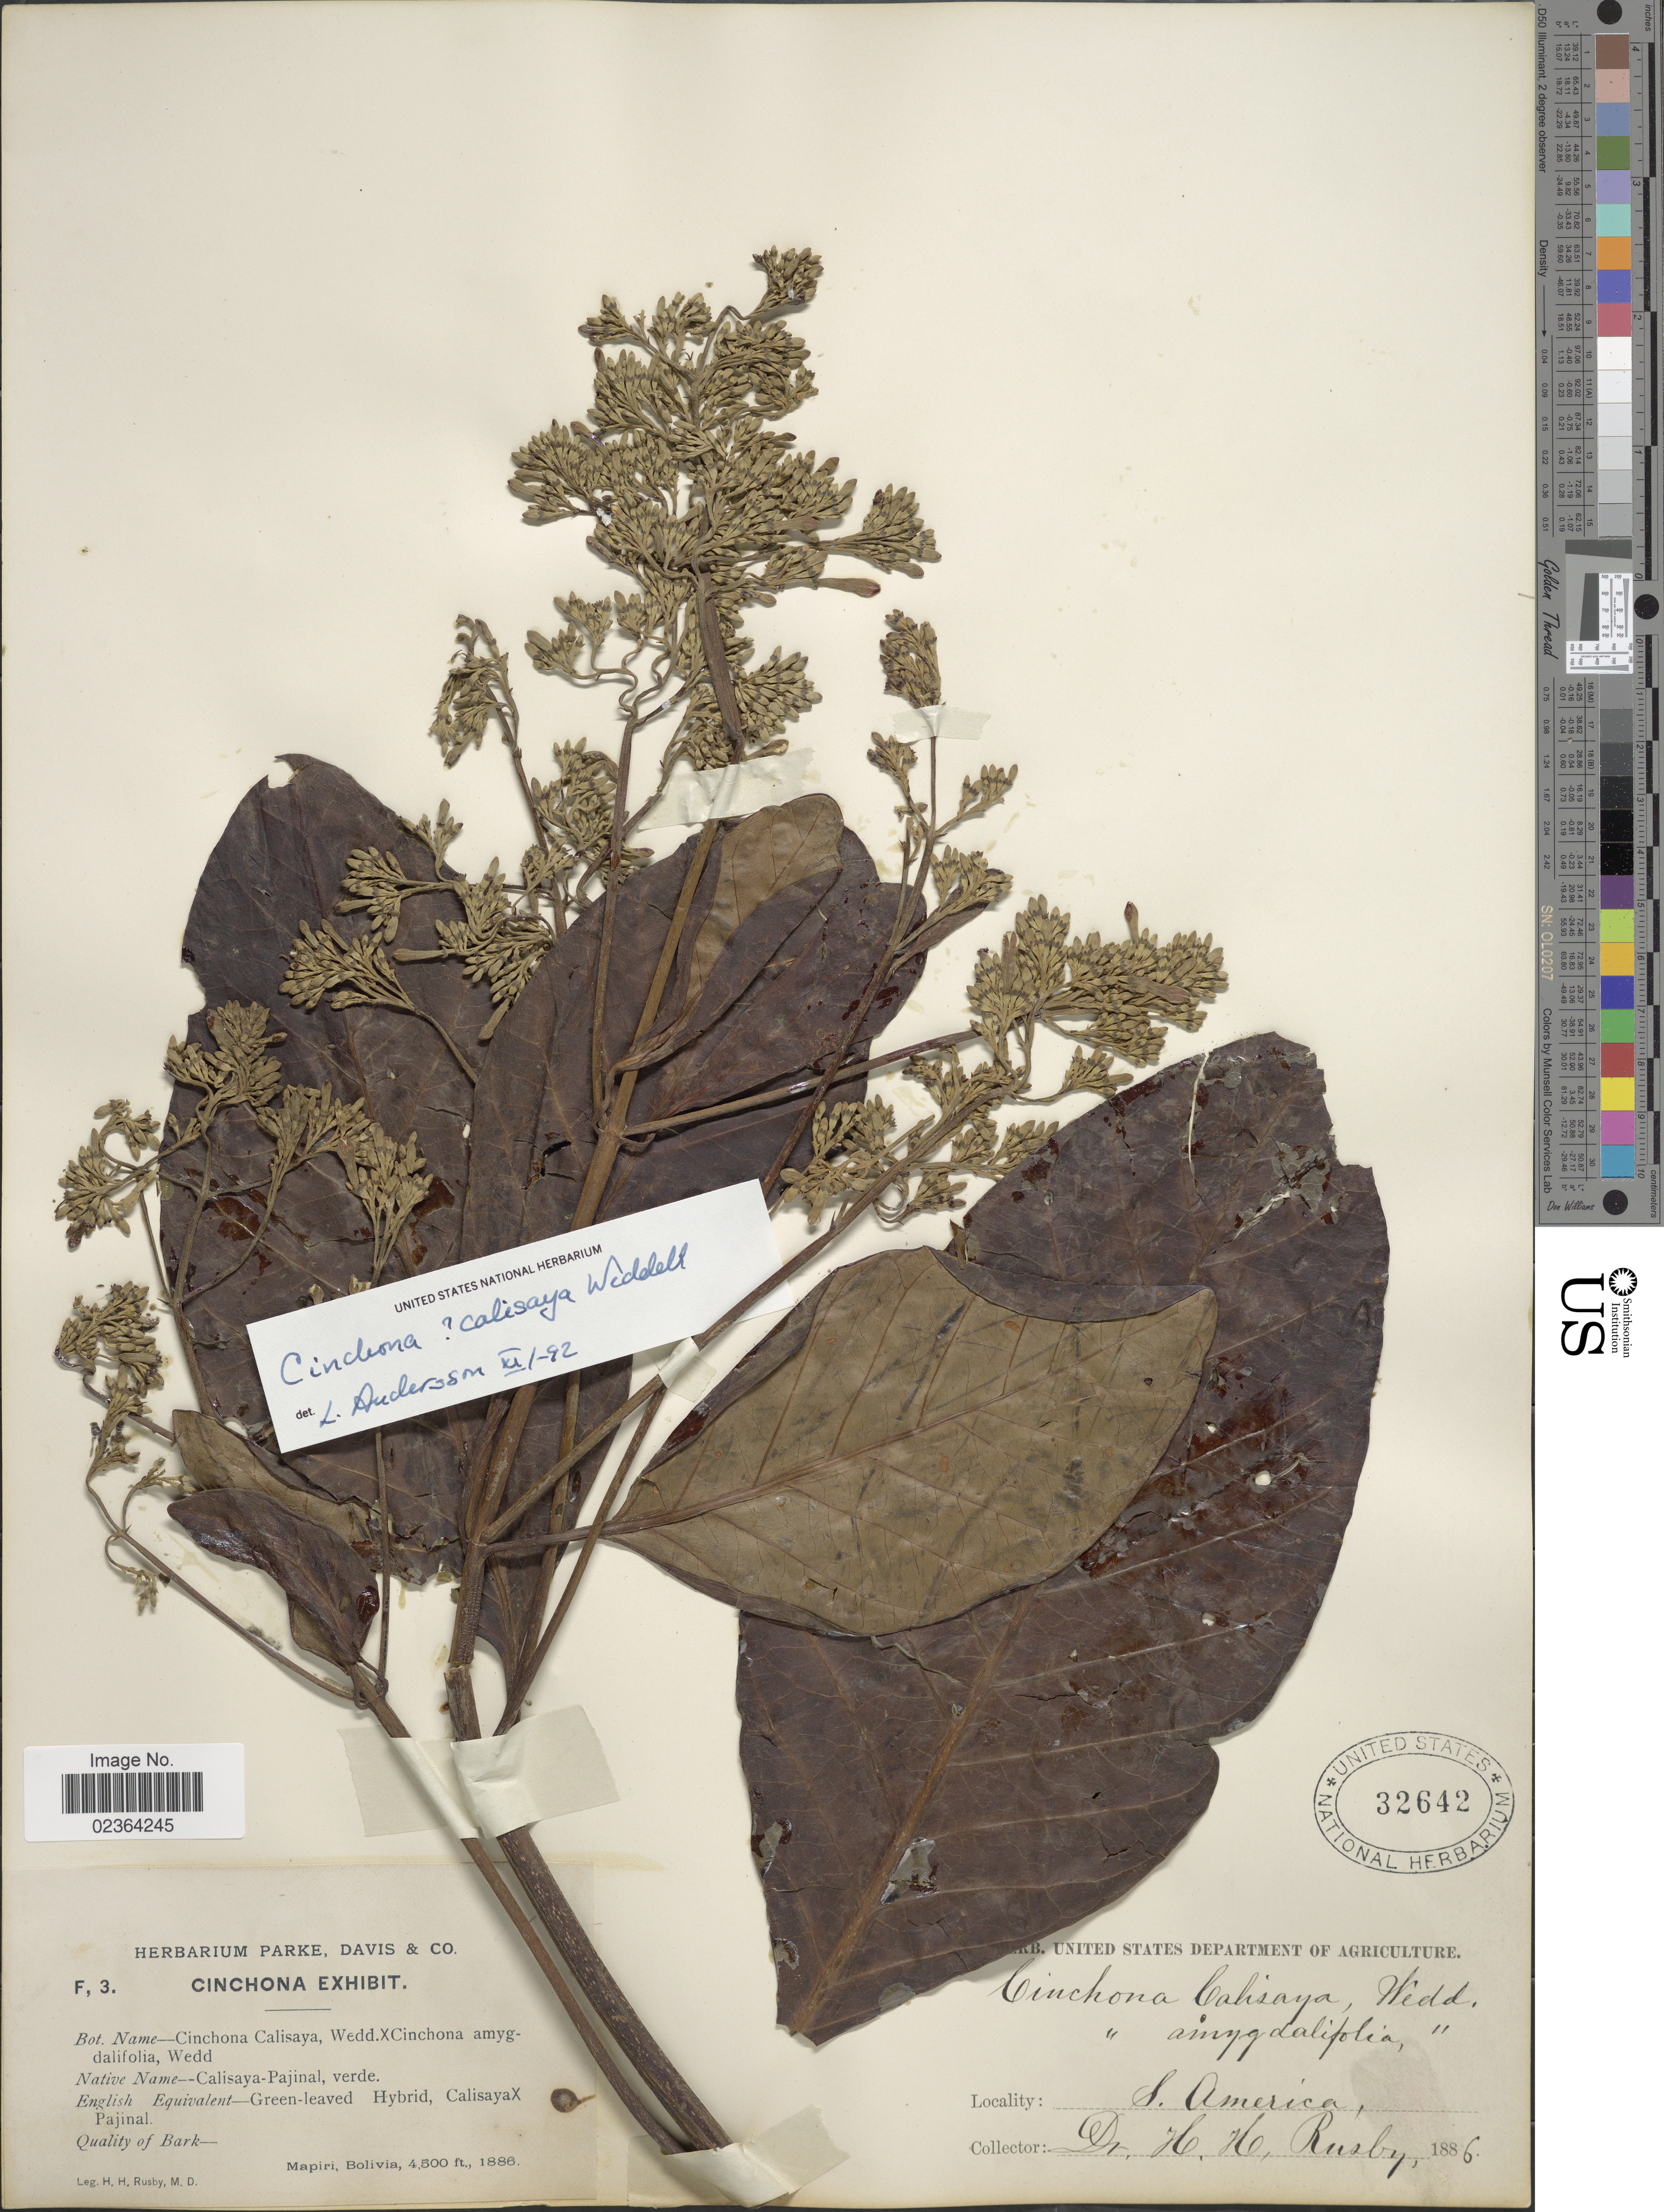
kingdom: Plantae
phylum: Tracheophyta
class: Magnoliopsida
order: Gentianales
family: Rubiaceae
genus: Cinchona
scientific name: Cinchona calisaya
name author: Wedd.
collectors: H. H. Rusby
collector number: F, 3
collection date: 1886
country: Bolivia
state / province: La Páz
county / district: Larecaja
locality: Mapiri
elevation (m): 1372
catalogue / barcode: US 32642